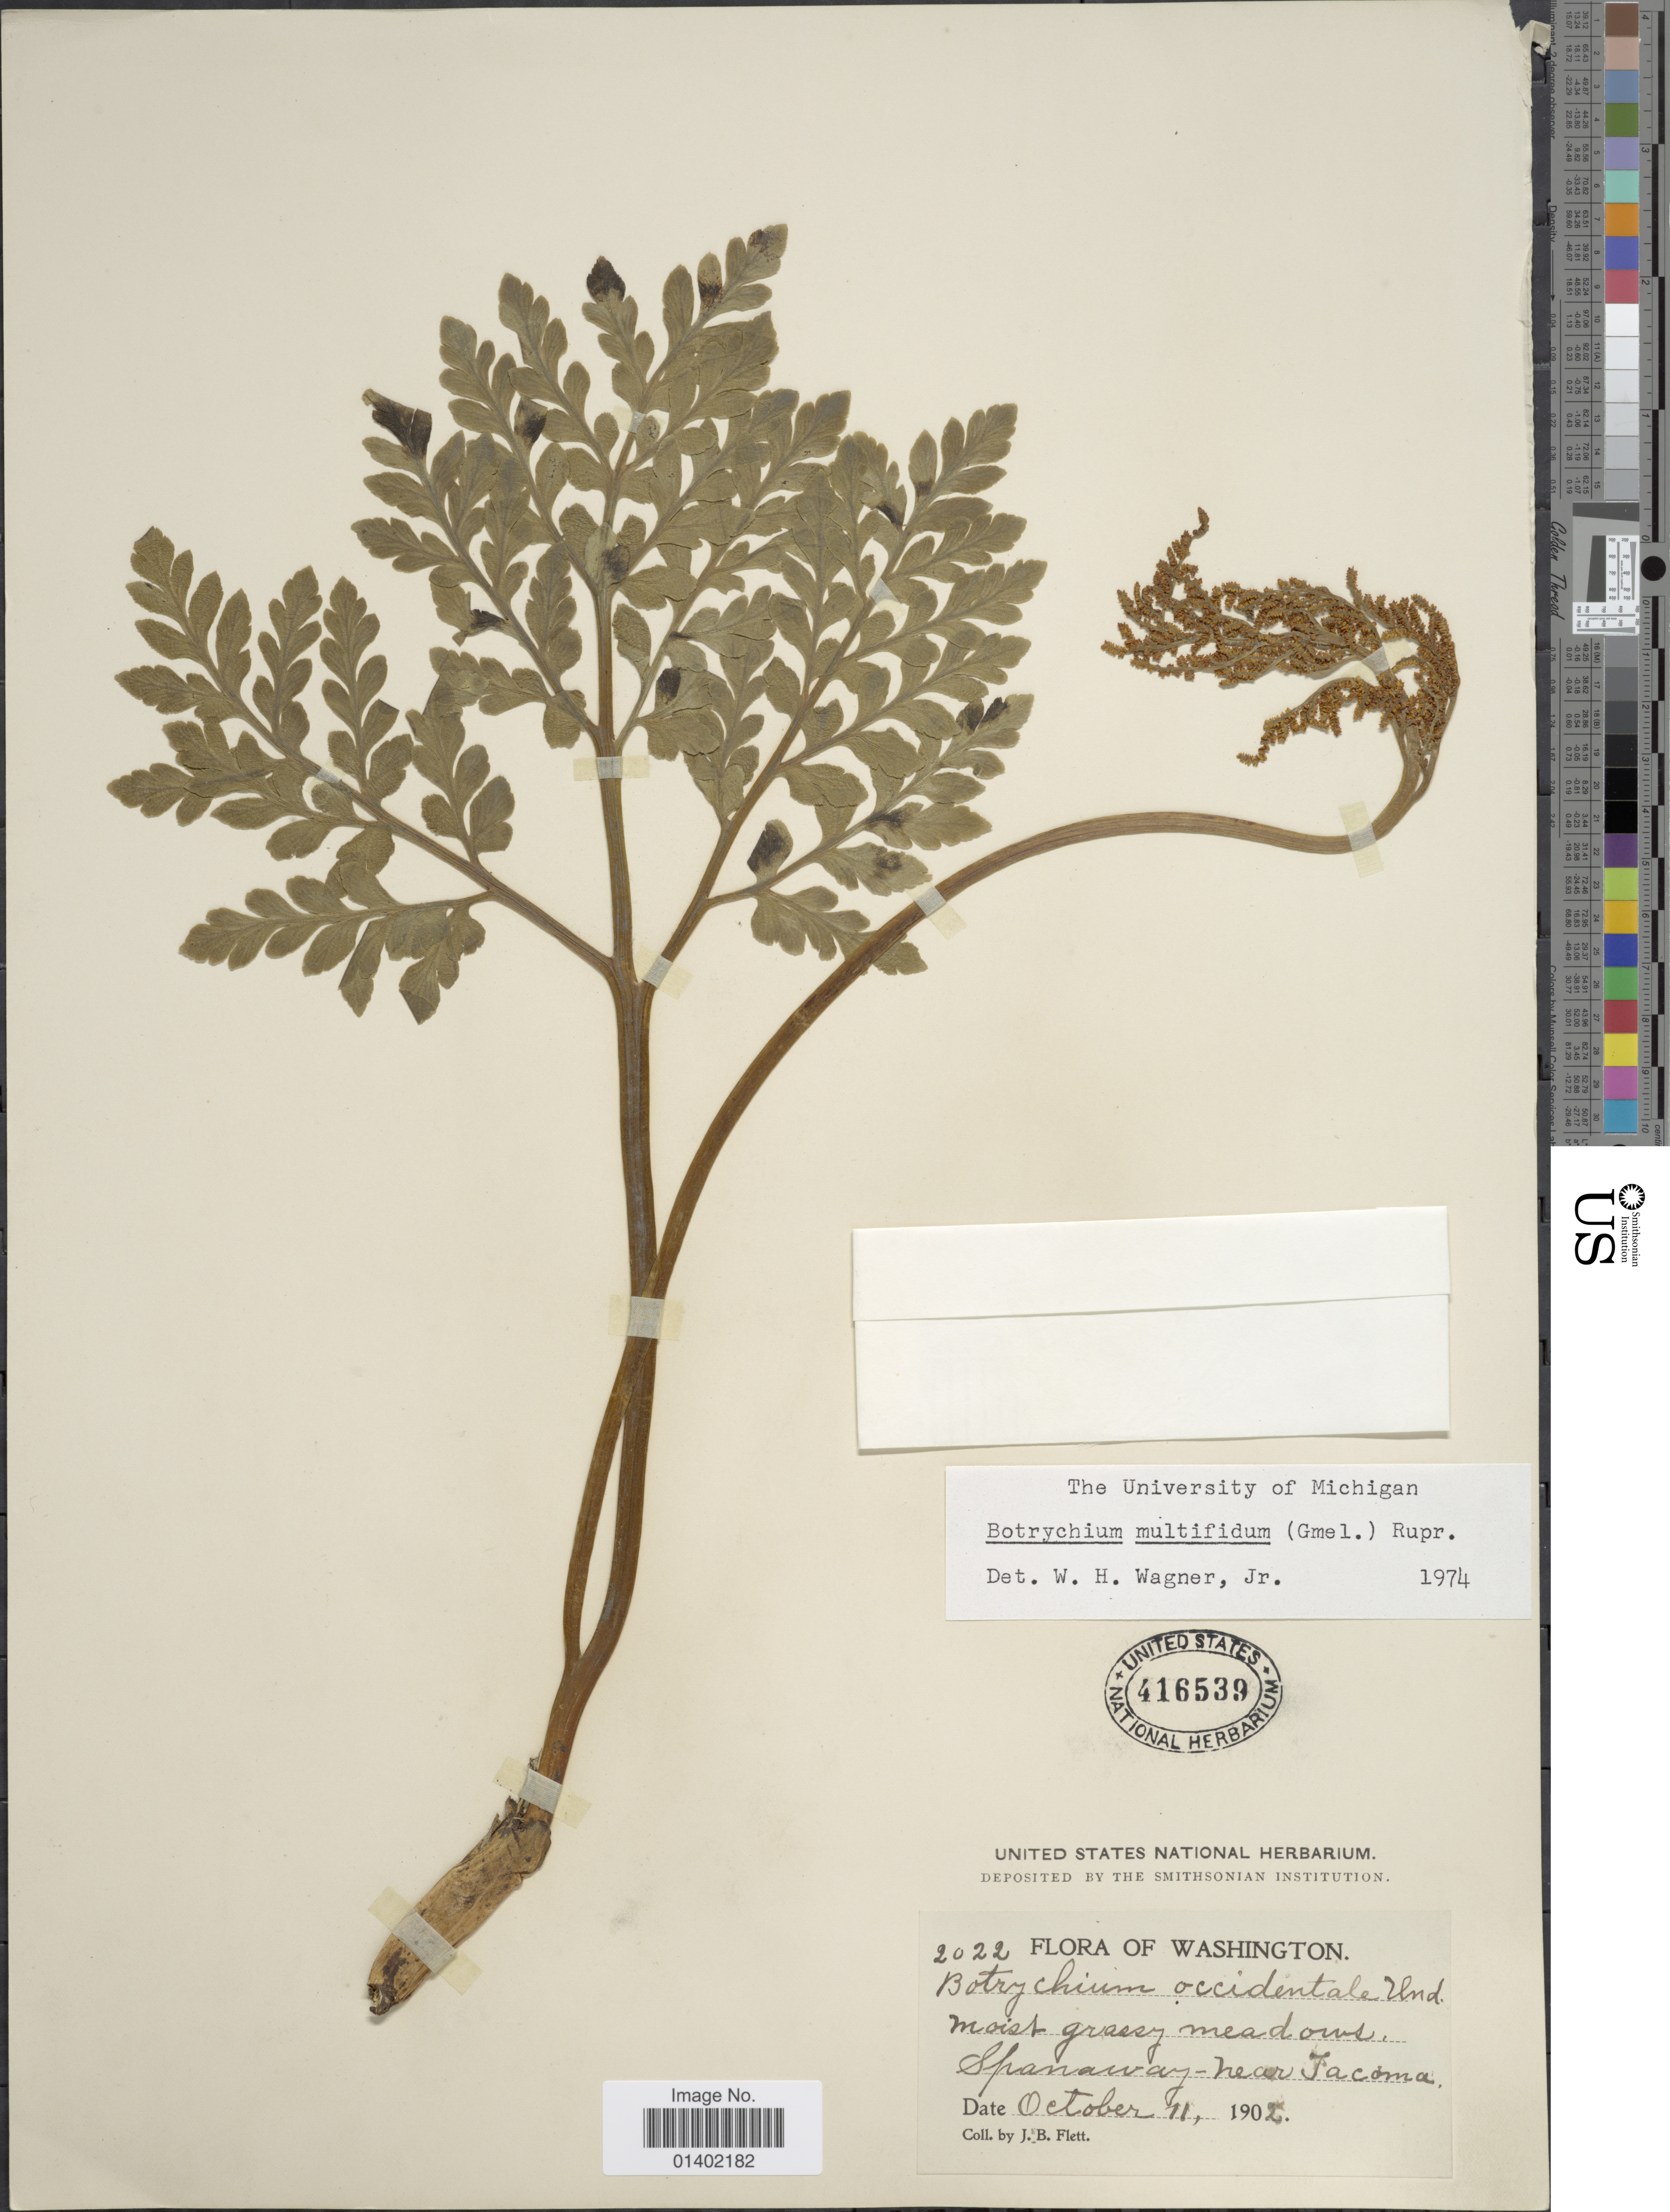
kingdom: Plantae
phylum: Tracheophyta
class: Polypodiopsida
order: Ophioglossales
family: Ophioglossaceae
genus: Botrychium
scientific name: Botrychium multifidum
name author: (J.F. Gmel.) Rupr.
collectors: J. Flett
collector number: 2022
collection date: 1902-10-11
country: United States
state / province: Washington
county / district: Pierce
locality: Flora of Washington, Spanaway - near Tacoma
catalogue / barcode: US 416539